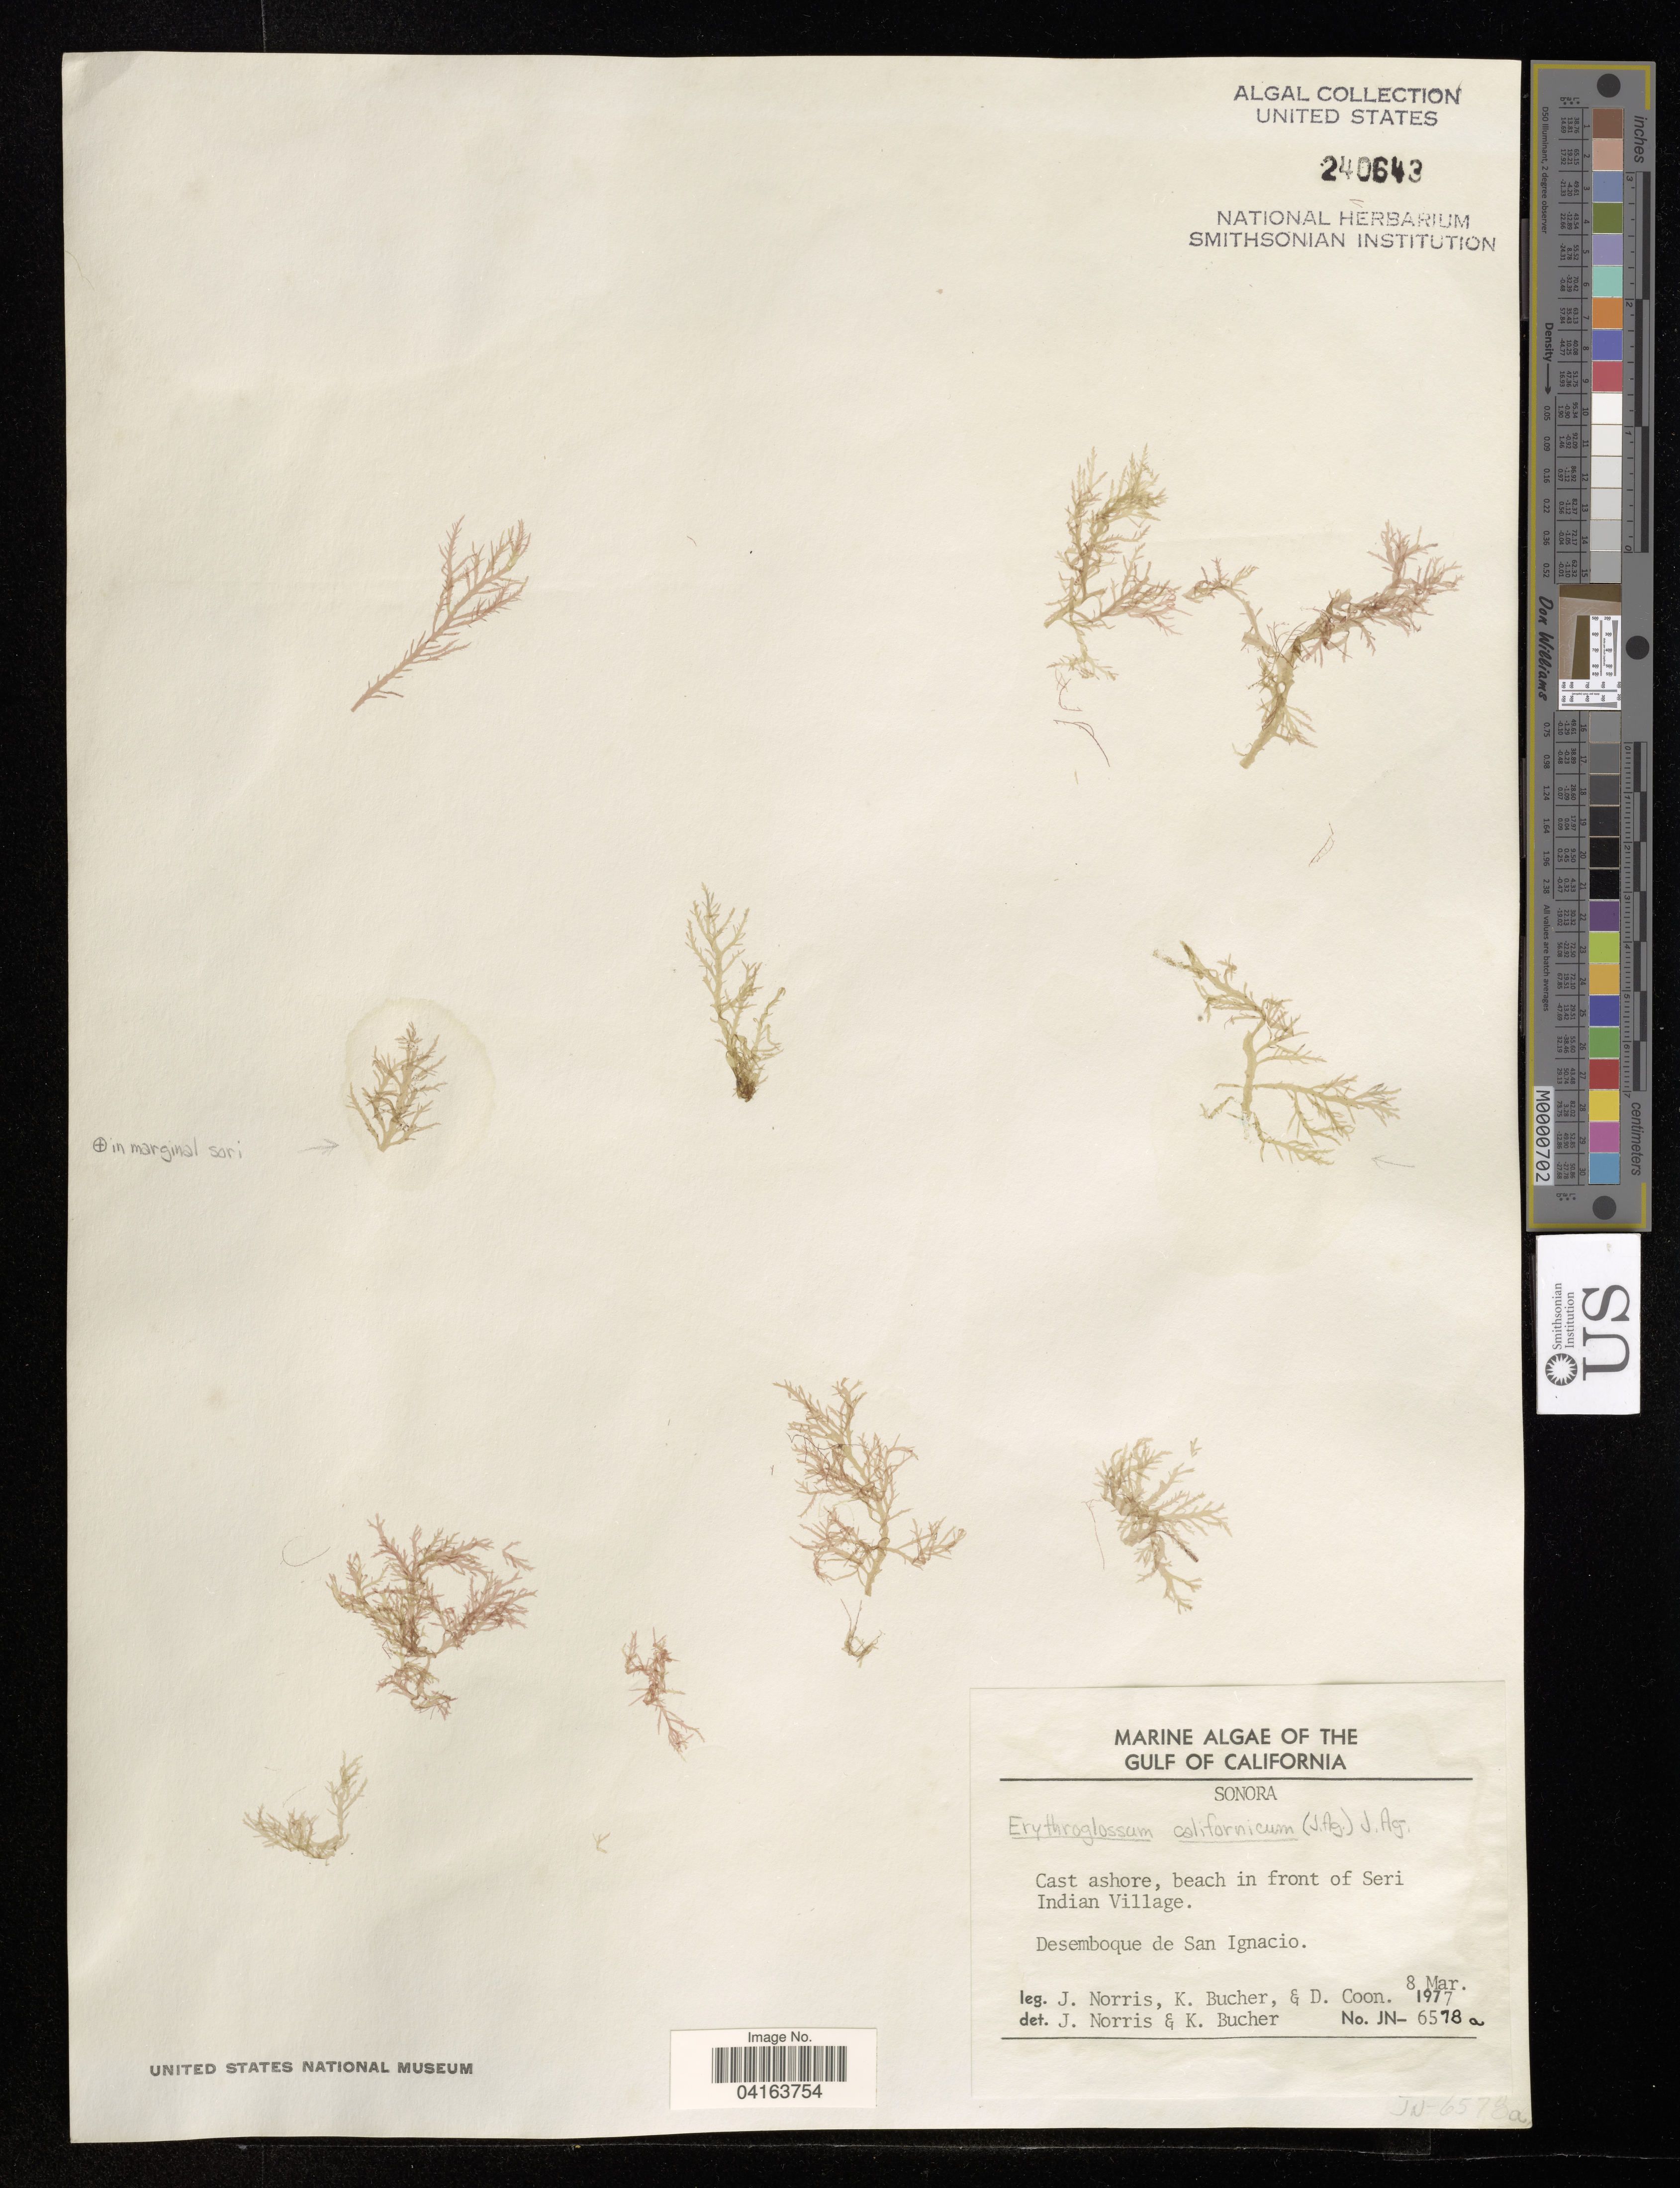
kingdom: Plantae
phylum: Rhodophyta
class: Florideophyceae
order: Ceramiales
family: Delesseriaceae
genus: Erythroglossum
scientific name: Erythroglossum californicum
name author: (J. Agardh) J. Agardh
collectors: J. Norris, K. Bucher & D. Coon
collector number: JN- 6578a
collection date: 1977-03-08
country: Mexico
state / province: Sonora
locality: The Gulf of California. Cast ashore, beach in front of Seri Indian Village. Desemboque de San Ignacio.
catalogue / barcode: US 240643